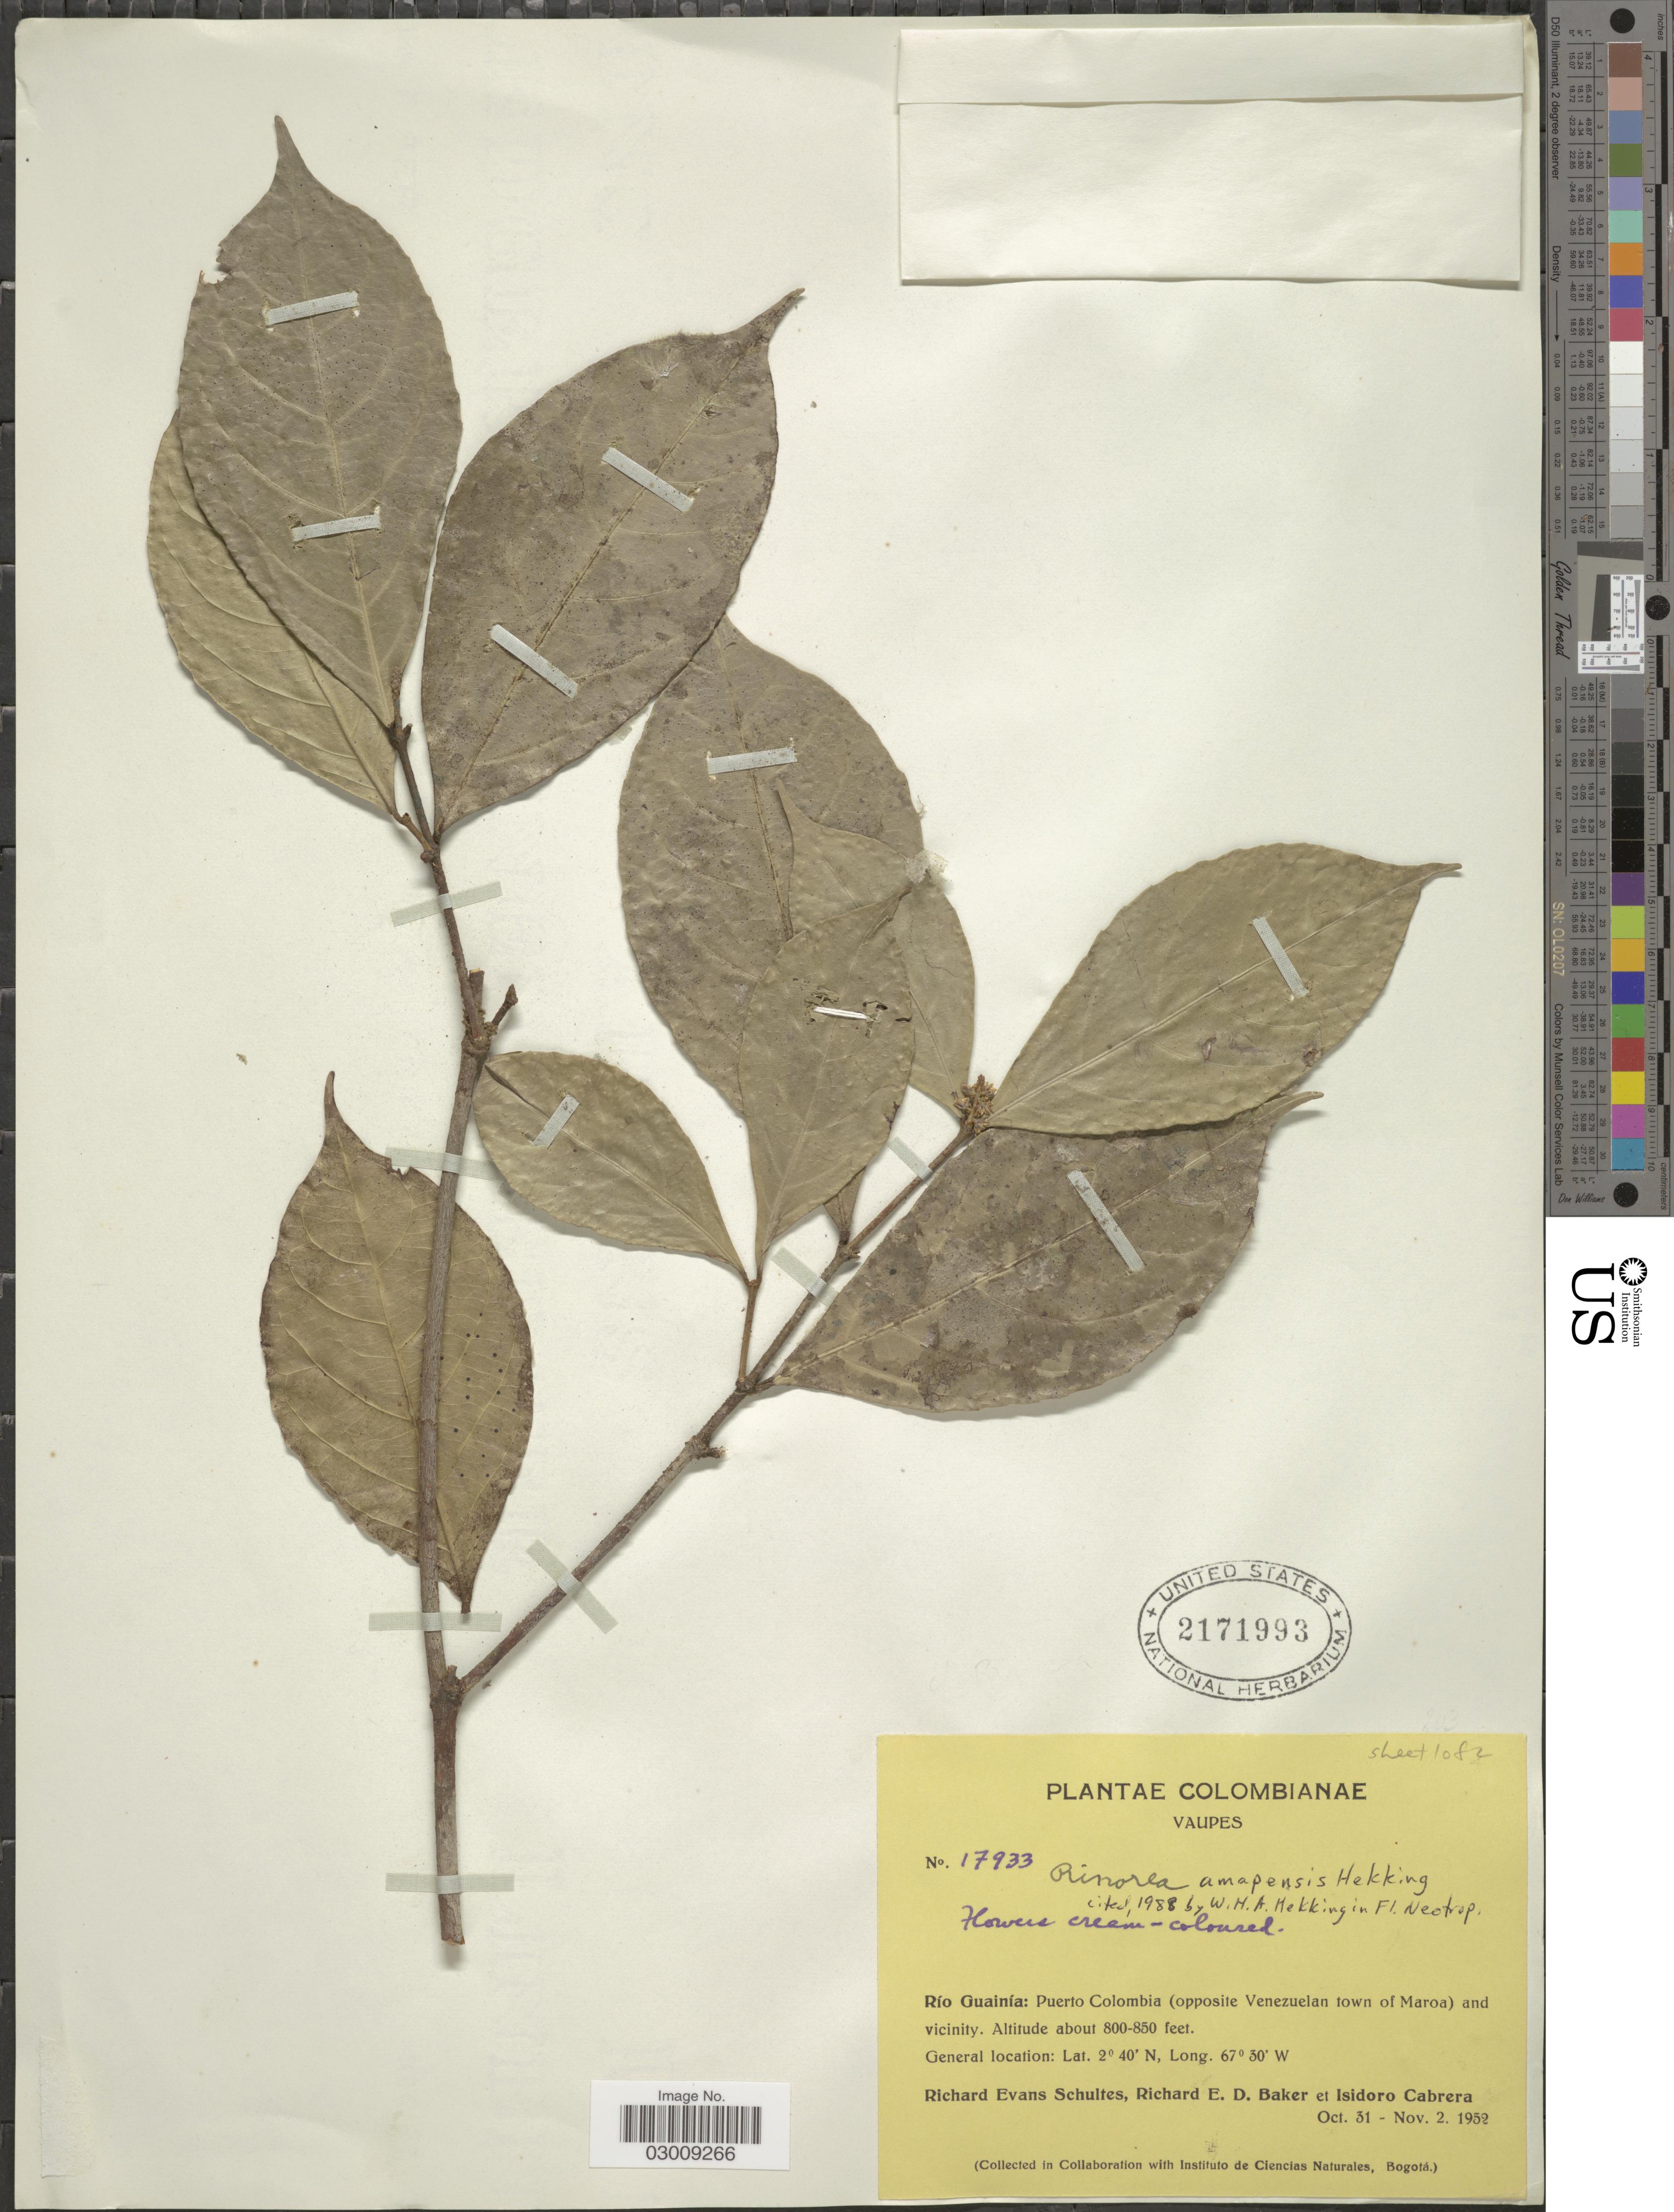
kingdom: Plantae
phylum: Tracheophyta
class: Magnoliopsida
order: Malpighiales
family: Violaceae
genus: Rinorea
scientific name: Rinorea sp.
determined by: Hoyos-Gomez, S. E.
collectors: R. E. Schultes, R. E. D. Baker & I. Cabrera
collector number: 17933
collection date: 1952-10-31/1952-11-02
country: Colombia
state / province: Vaupés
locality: Río Guainía: Puerto Colombia (opposite Venezuelan town of Maroa) and vicinity.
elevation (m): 244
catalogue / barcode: US 2171993